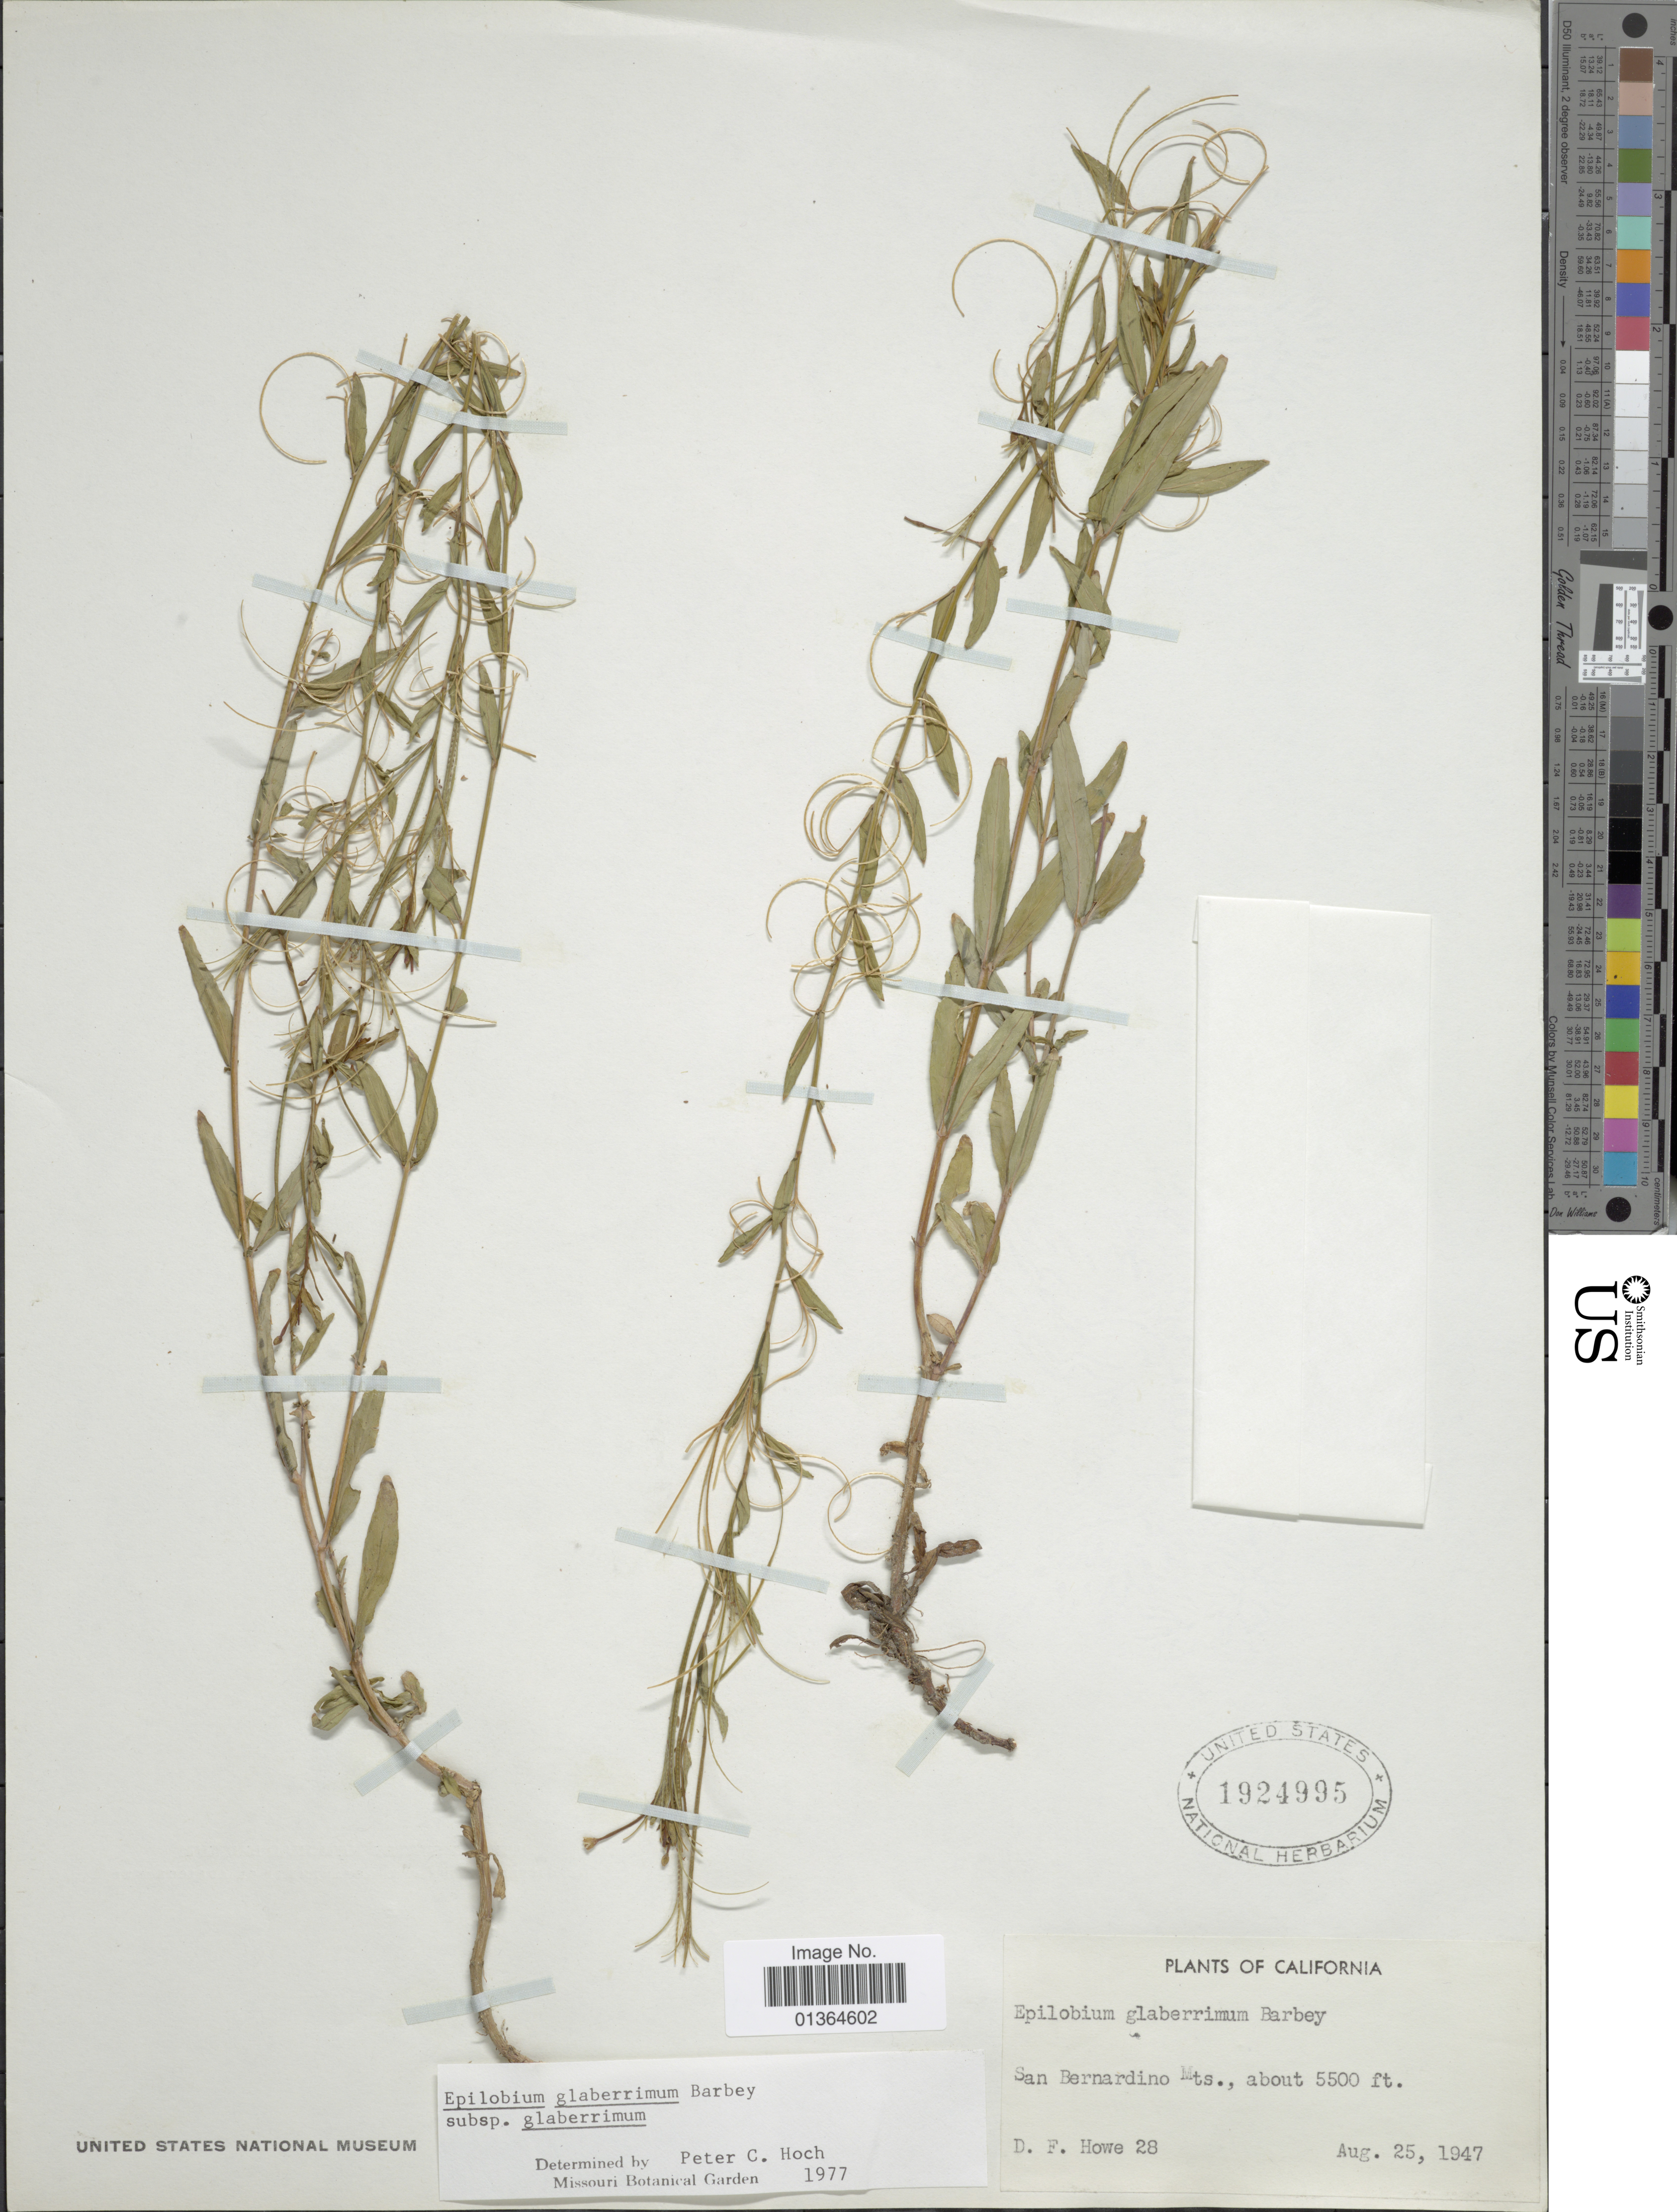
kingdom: Plantae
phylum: Tracheophyta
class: Magnoliopsida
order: Myrtales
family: Onagraceae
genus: Epilobium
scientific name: Epilobium glaberrimum subsp. glaberrimum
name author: Barbey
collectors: D. Howe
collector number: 28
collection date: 1947-08-25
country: United States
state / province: California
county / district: San Bernardino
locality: San Bernardino Mts.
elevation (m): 1676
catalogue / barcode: US 1924995